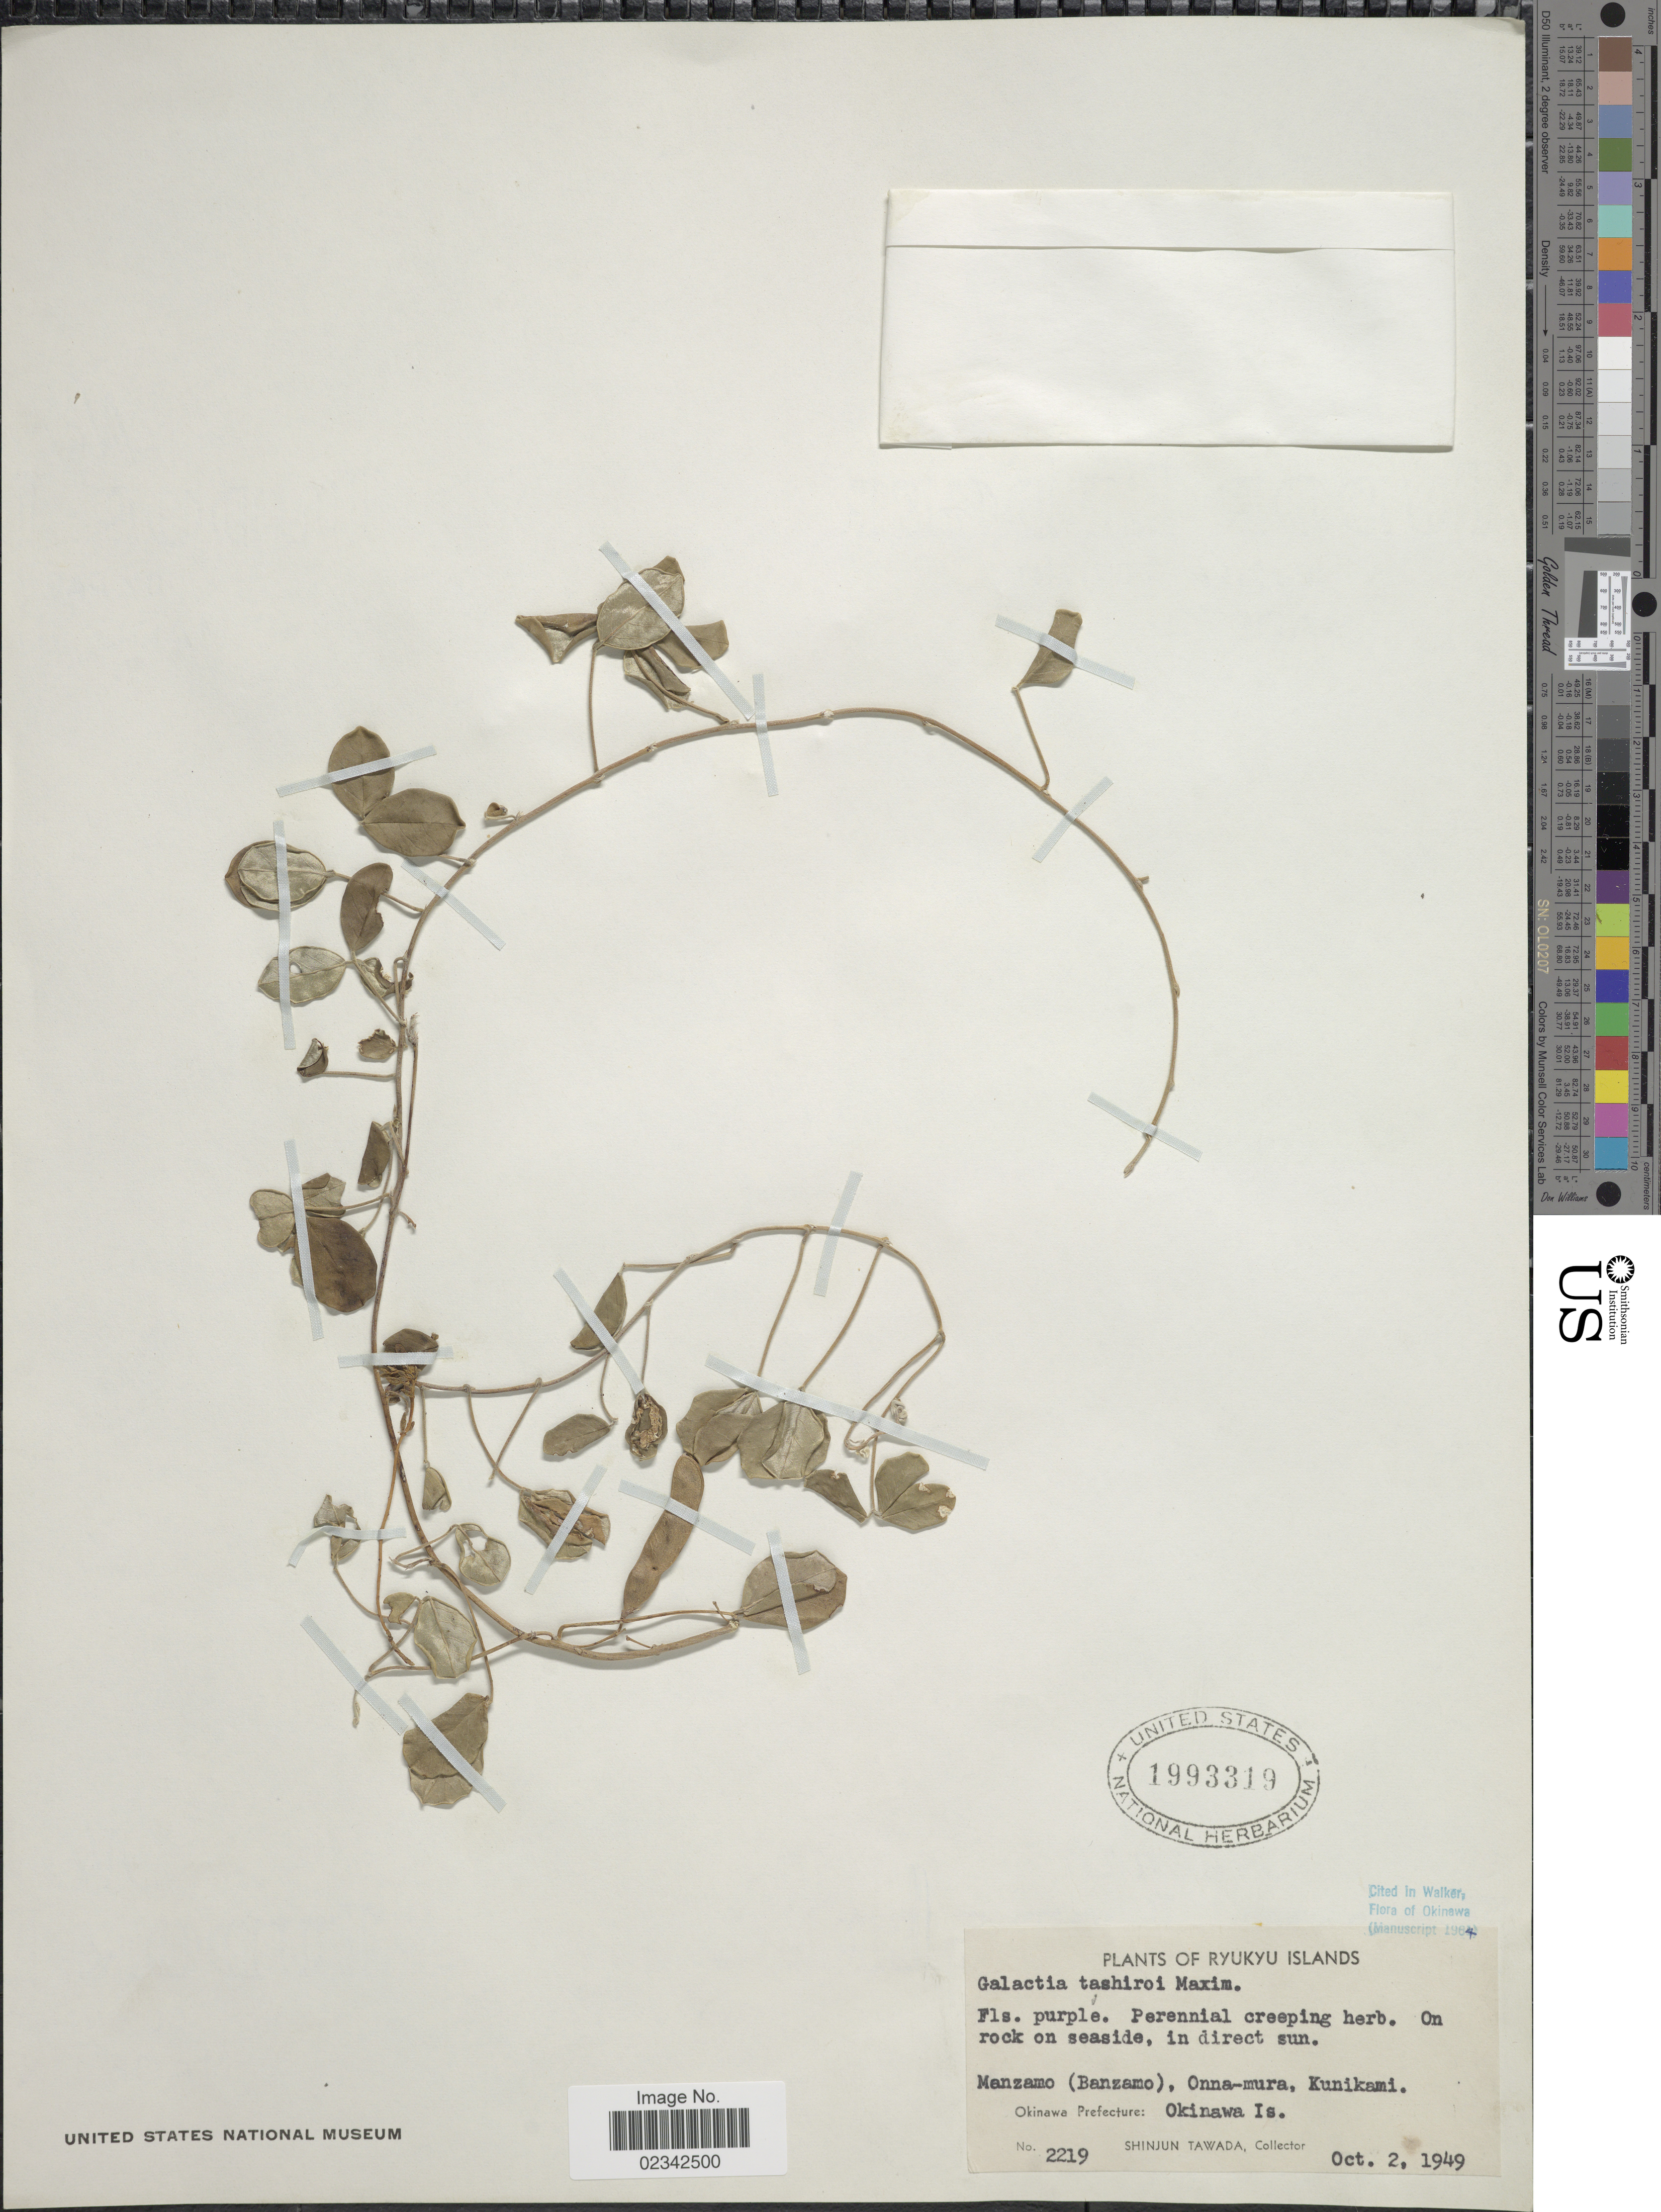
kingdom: Plantae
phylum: Tracheophyta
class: Magnoliopsida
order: Fabales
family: Fabaceae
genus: Galactia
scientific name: Galactia tashiroi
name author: Maxim.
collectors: S. Tawada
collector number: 2219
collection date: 1949-10-02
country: Japan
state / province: Okinawa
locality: Ryukyu Islands, Manzamo (Banzamo), Onna-mura, Kunikami, Okinawa Prefecture: Okinawa Is.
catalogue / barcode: US 1993319